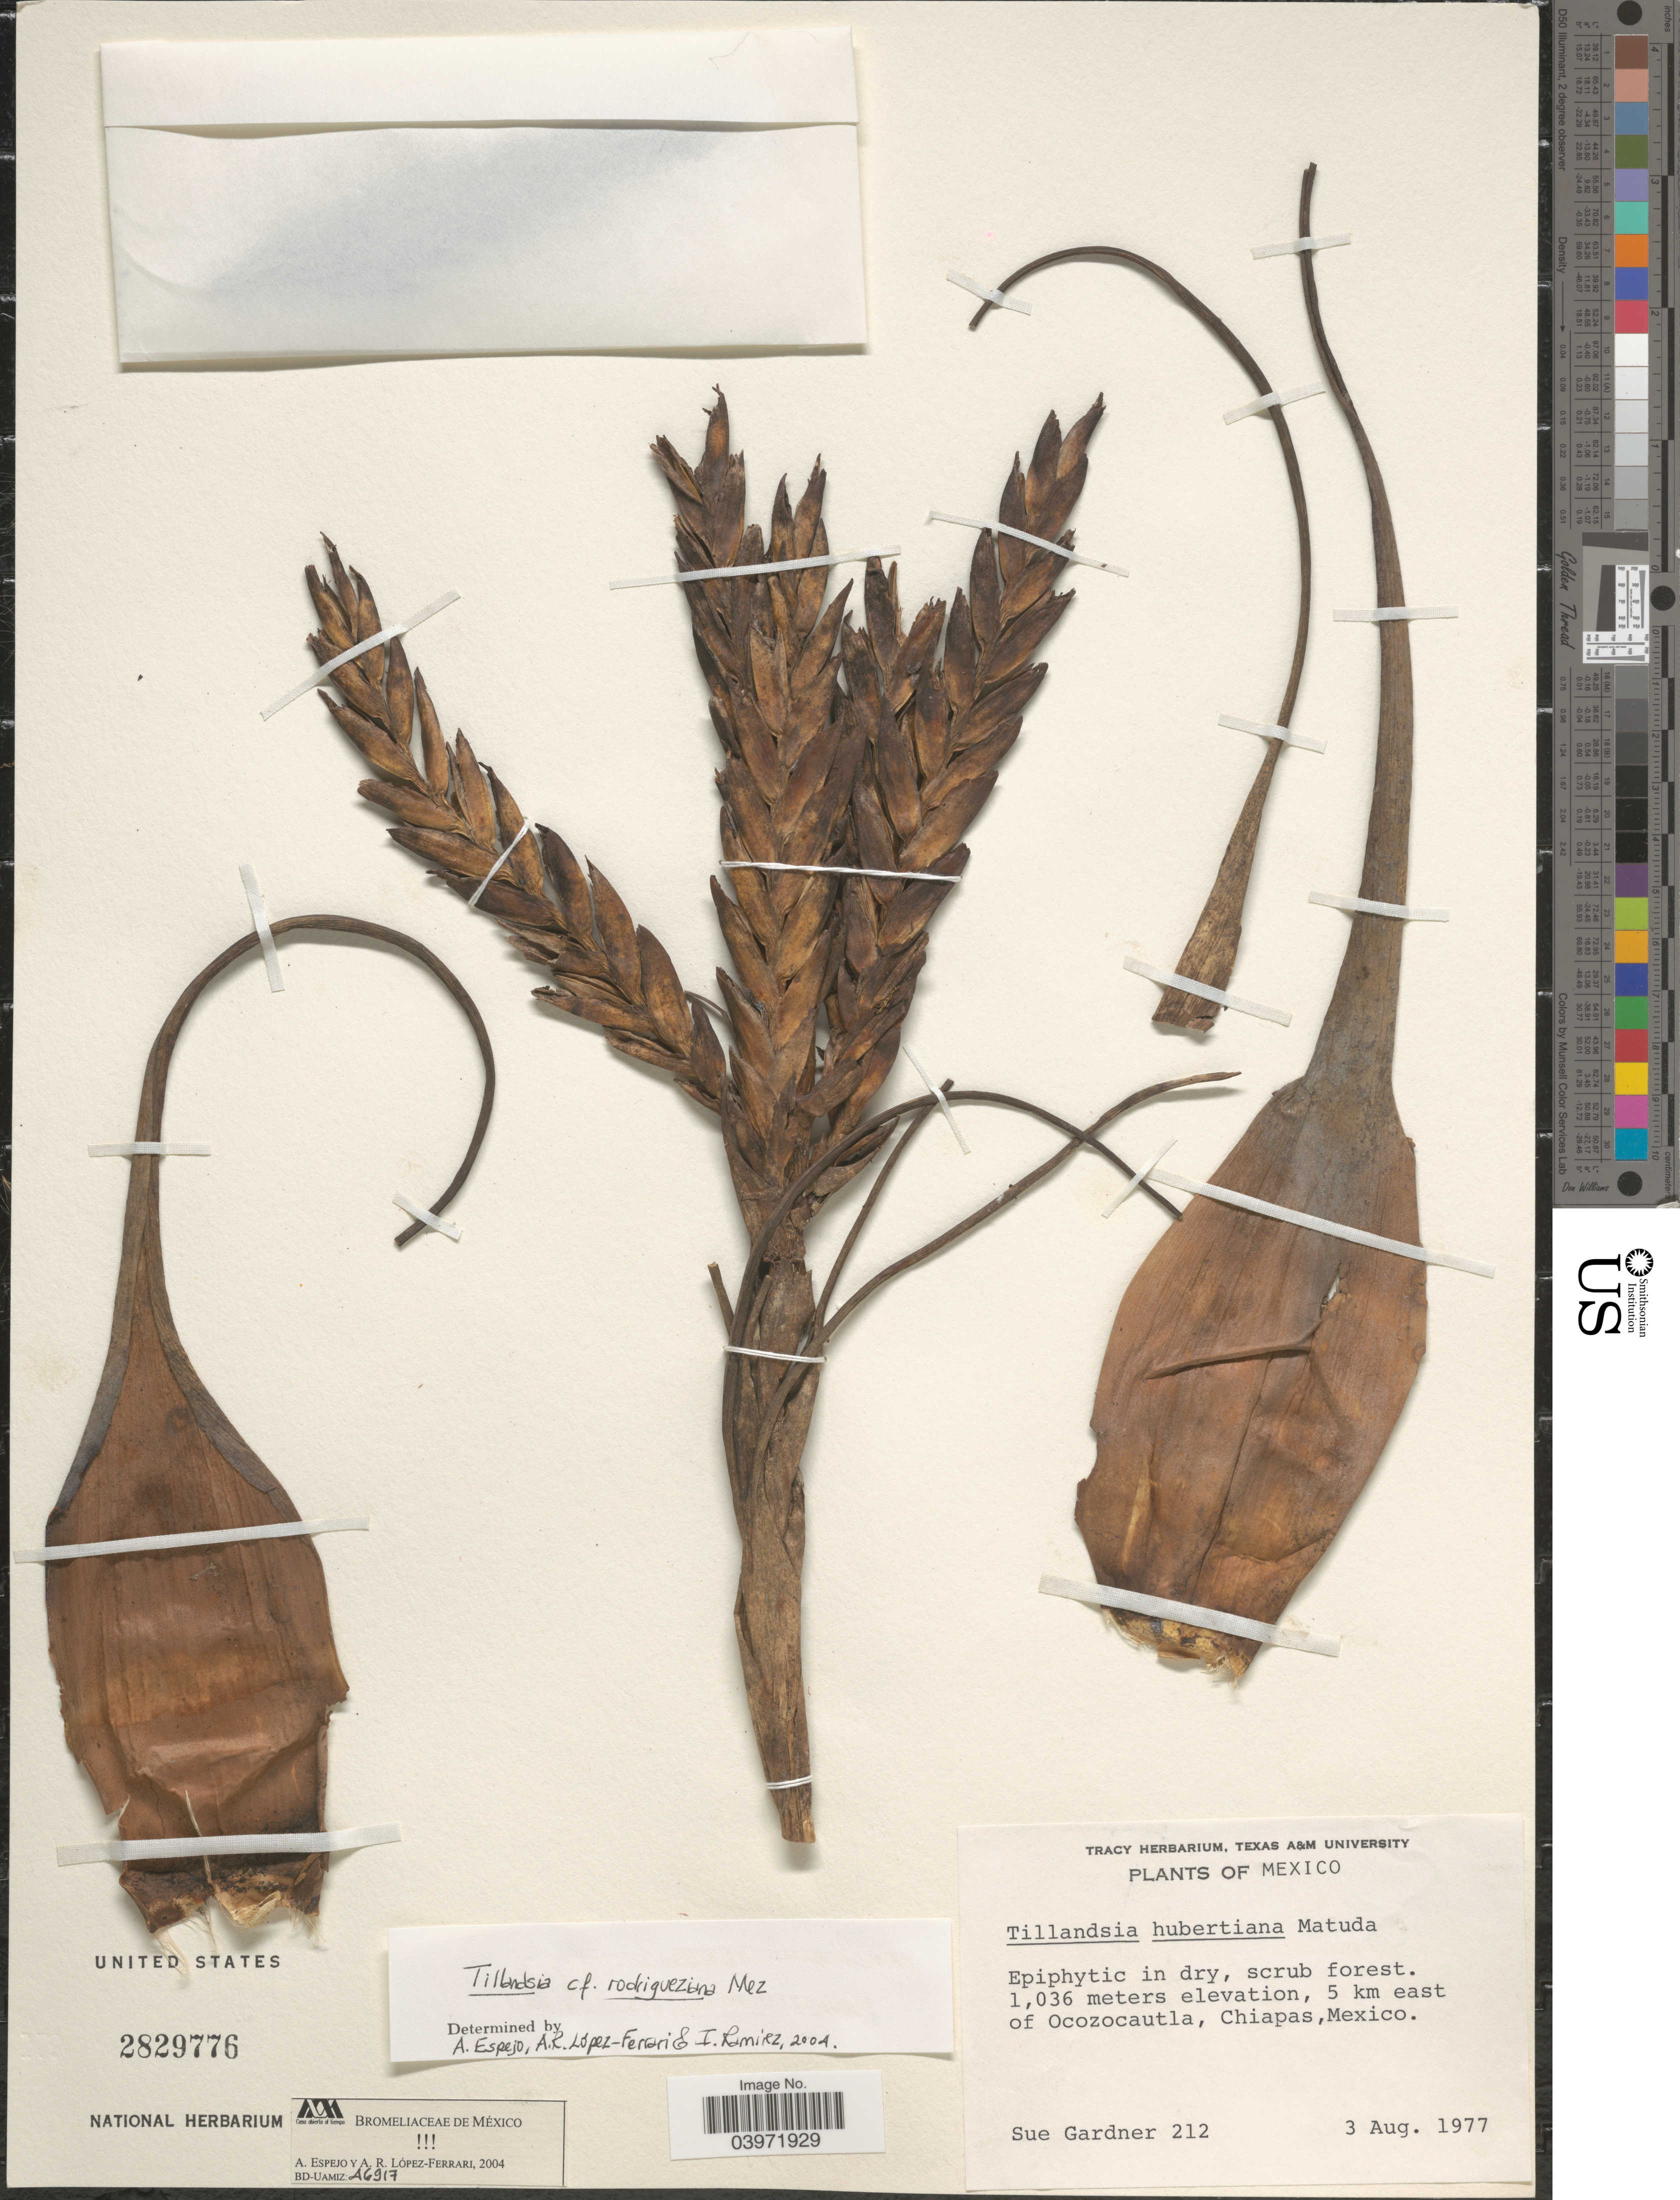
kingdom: Plantae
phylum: Tracheophyta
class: Liliopsida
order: Poales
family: Bromeliaceae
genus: Tillandsia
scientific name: Tillandsia rodrigueziana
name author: Mez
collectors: S. Gardner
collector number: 212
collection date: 1977-08-03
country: Mexico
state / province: Chiapas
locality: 5 km east of Ocozocautla.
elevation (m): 1036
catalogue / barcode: US 2829776